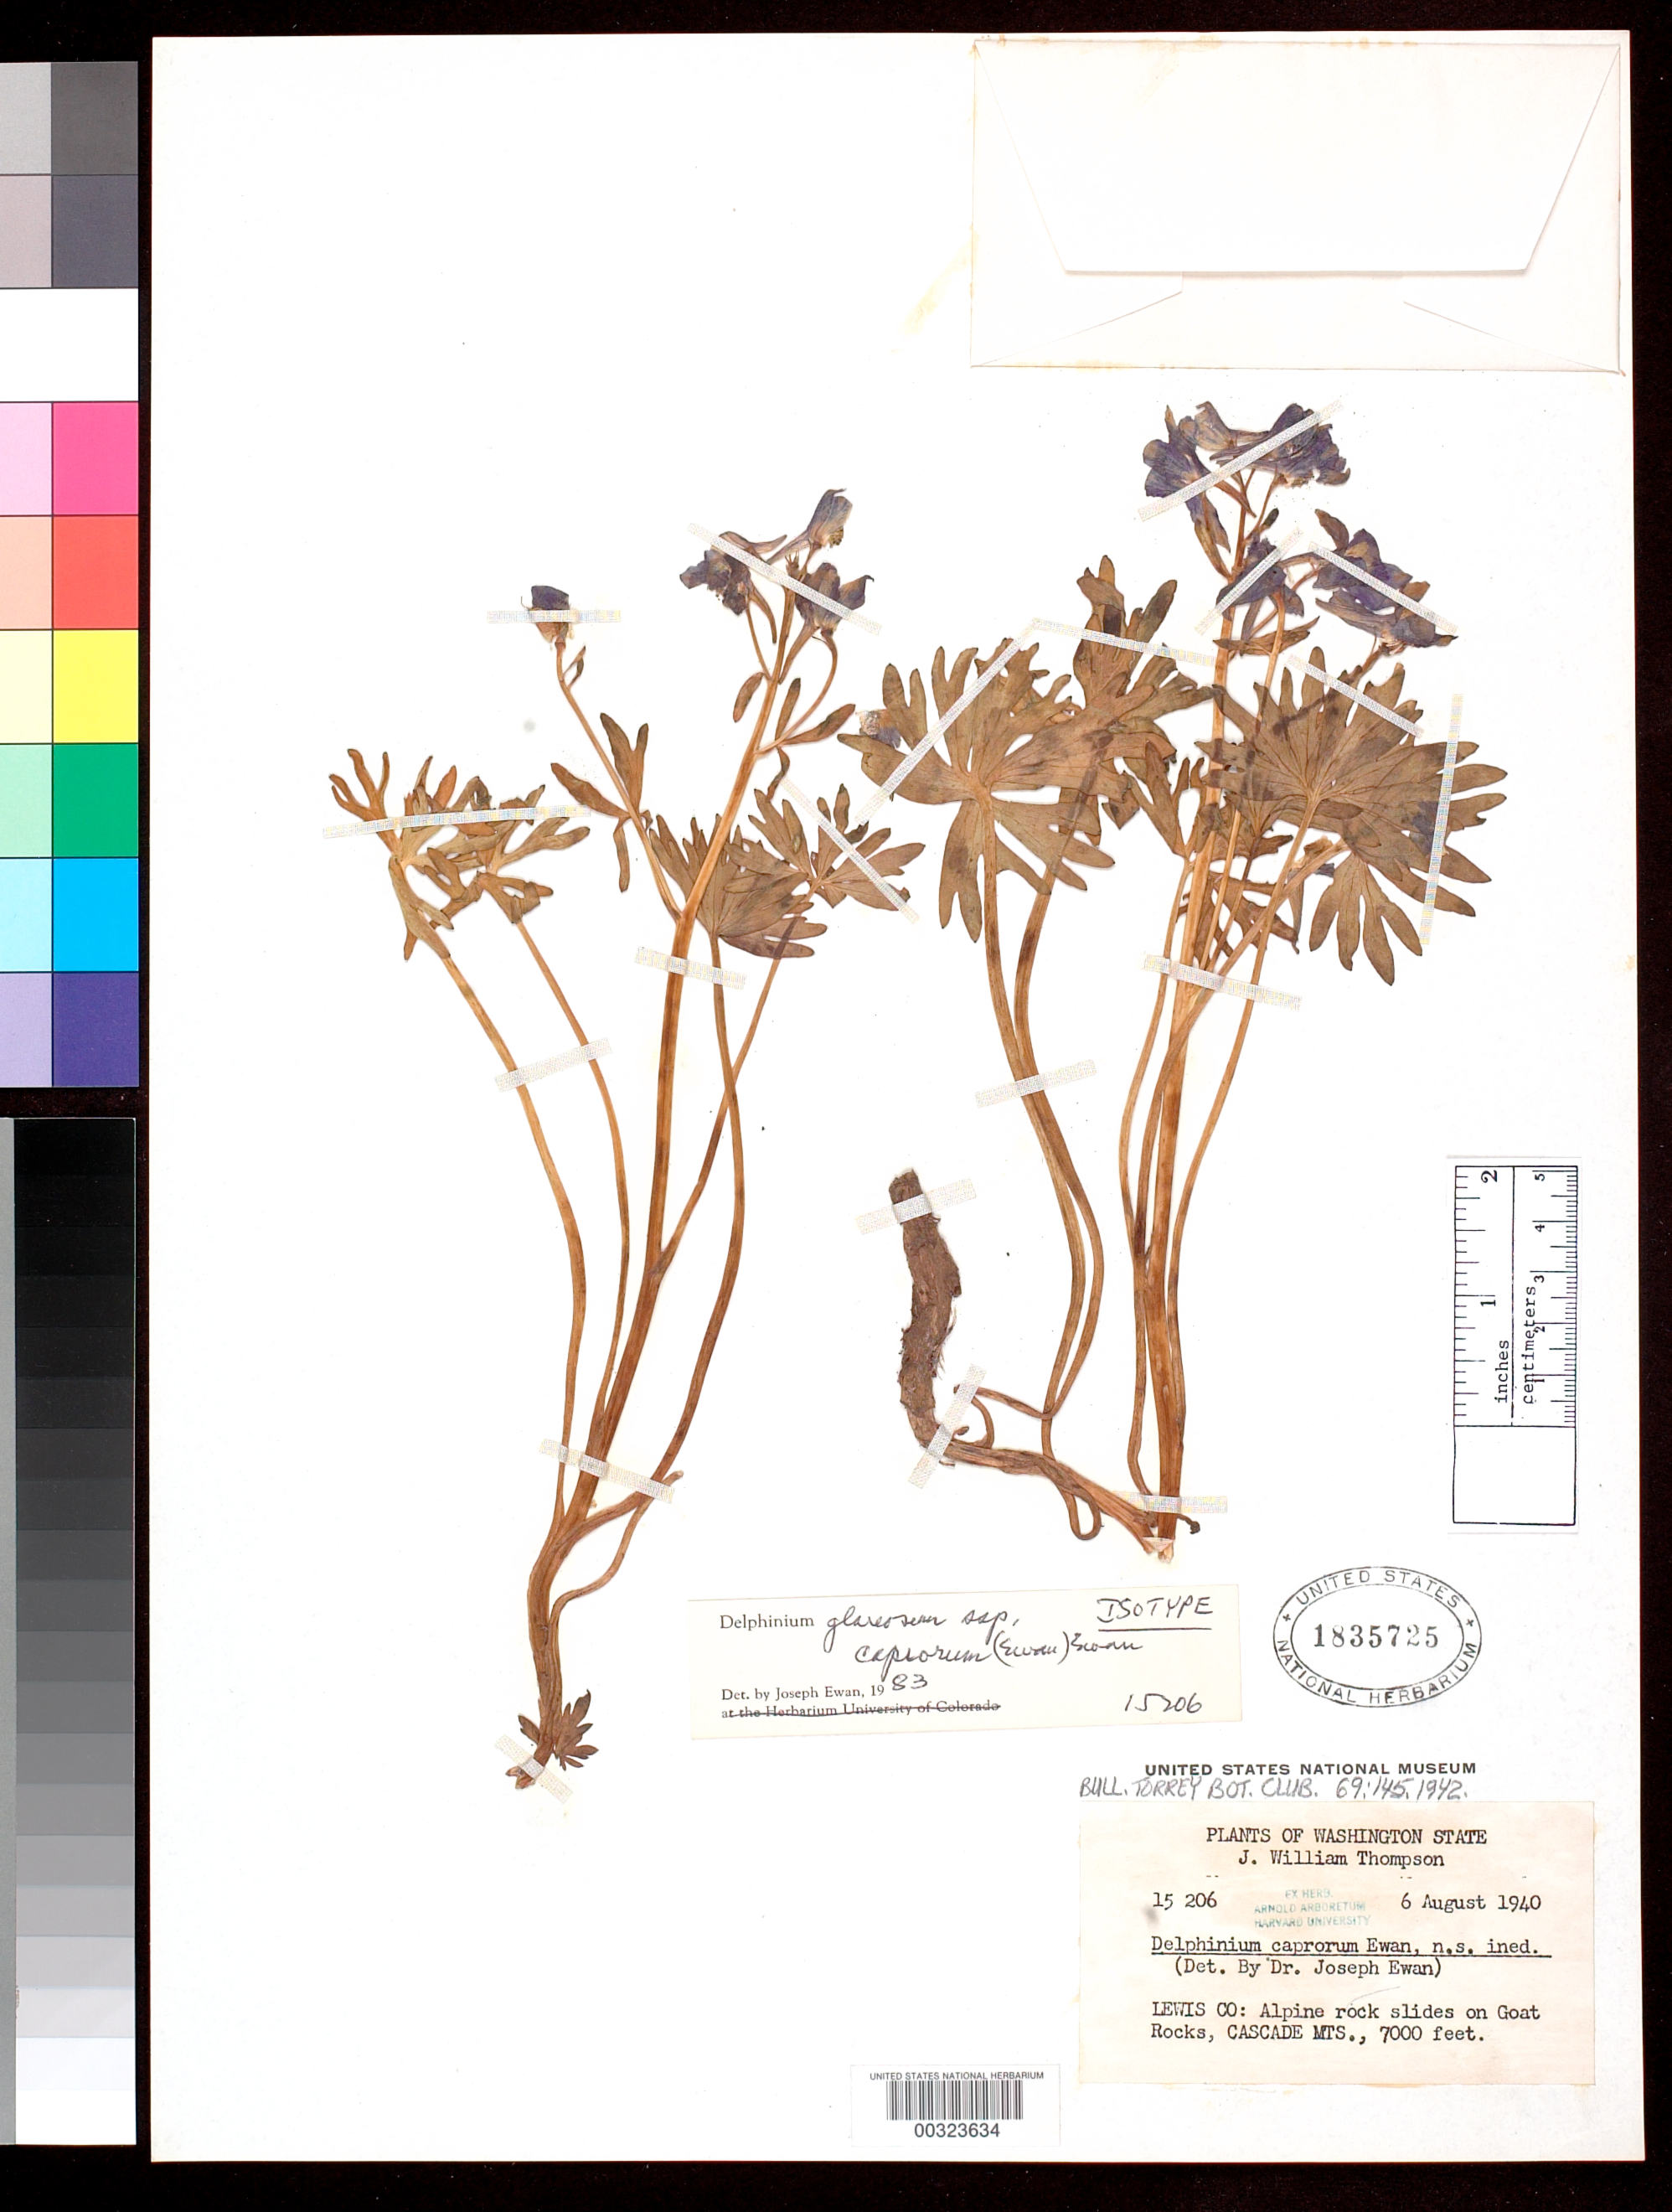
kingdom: Plantae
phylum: Tracheophyta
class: Magnoliopsida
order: Ranunculales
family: Ranunculaceae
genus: Delphinium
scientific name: Delphinium caprorum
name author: Ewan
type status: Isotype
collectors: J. W. Thompson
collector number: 15206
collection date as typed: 06 Aug 1940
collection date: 1940-08-06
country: United States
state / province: Washington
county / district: Lewis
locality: Cascade Mts., Goat Rocks.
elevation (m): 2134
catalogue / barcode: US 1835725